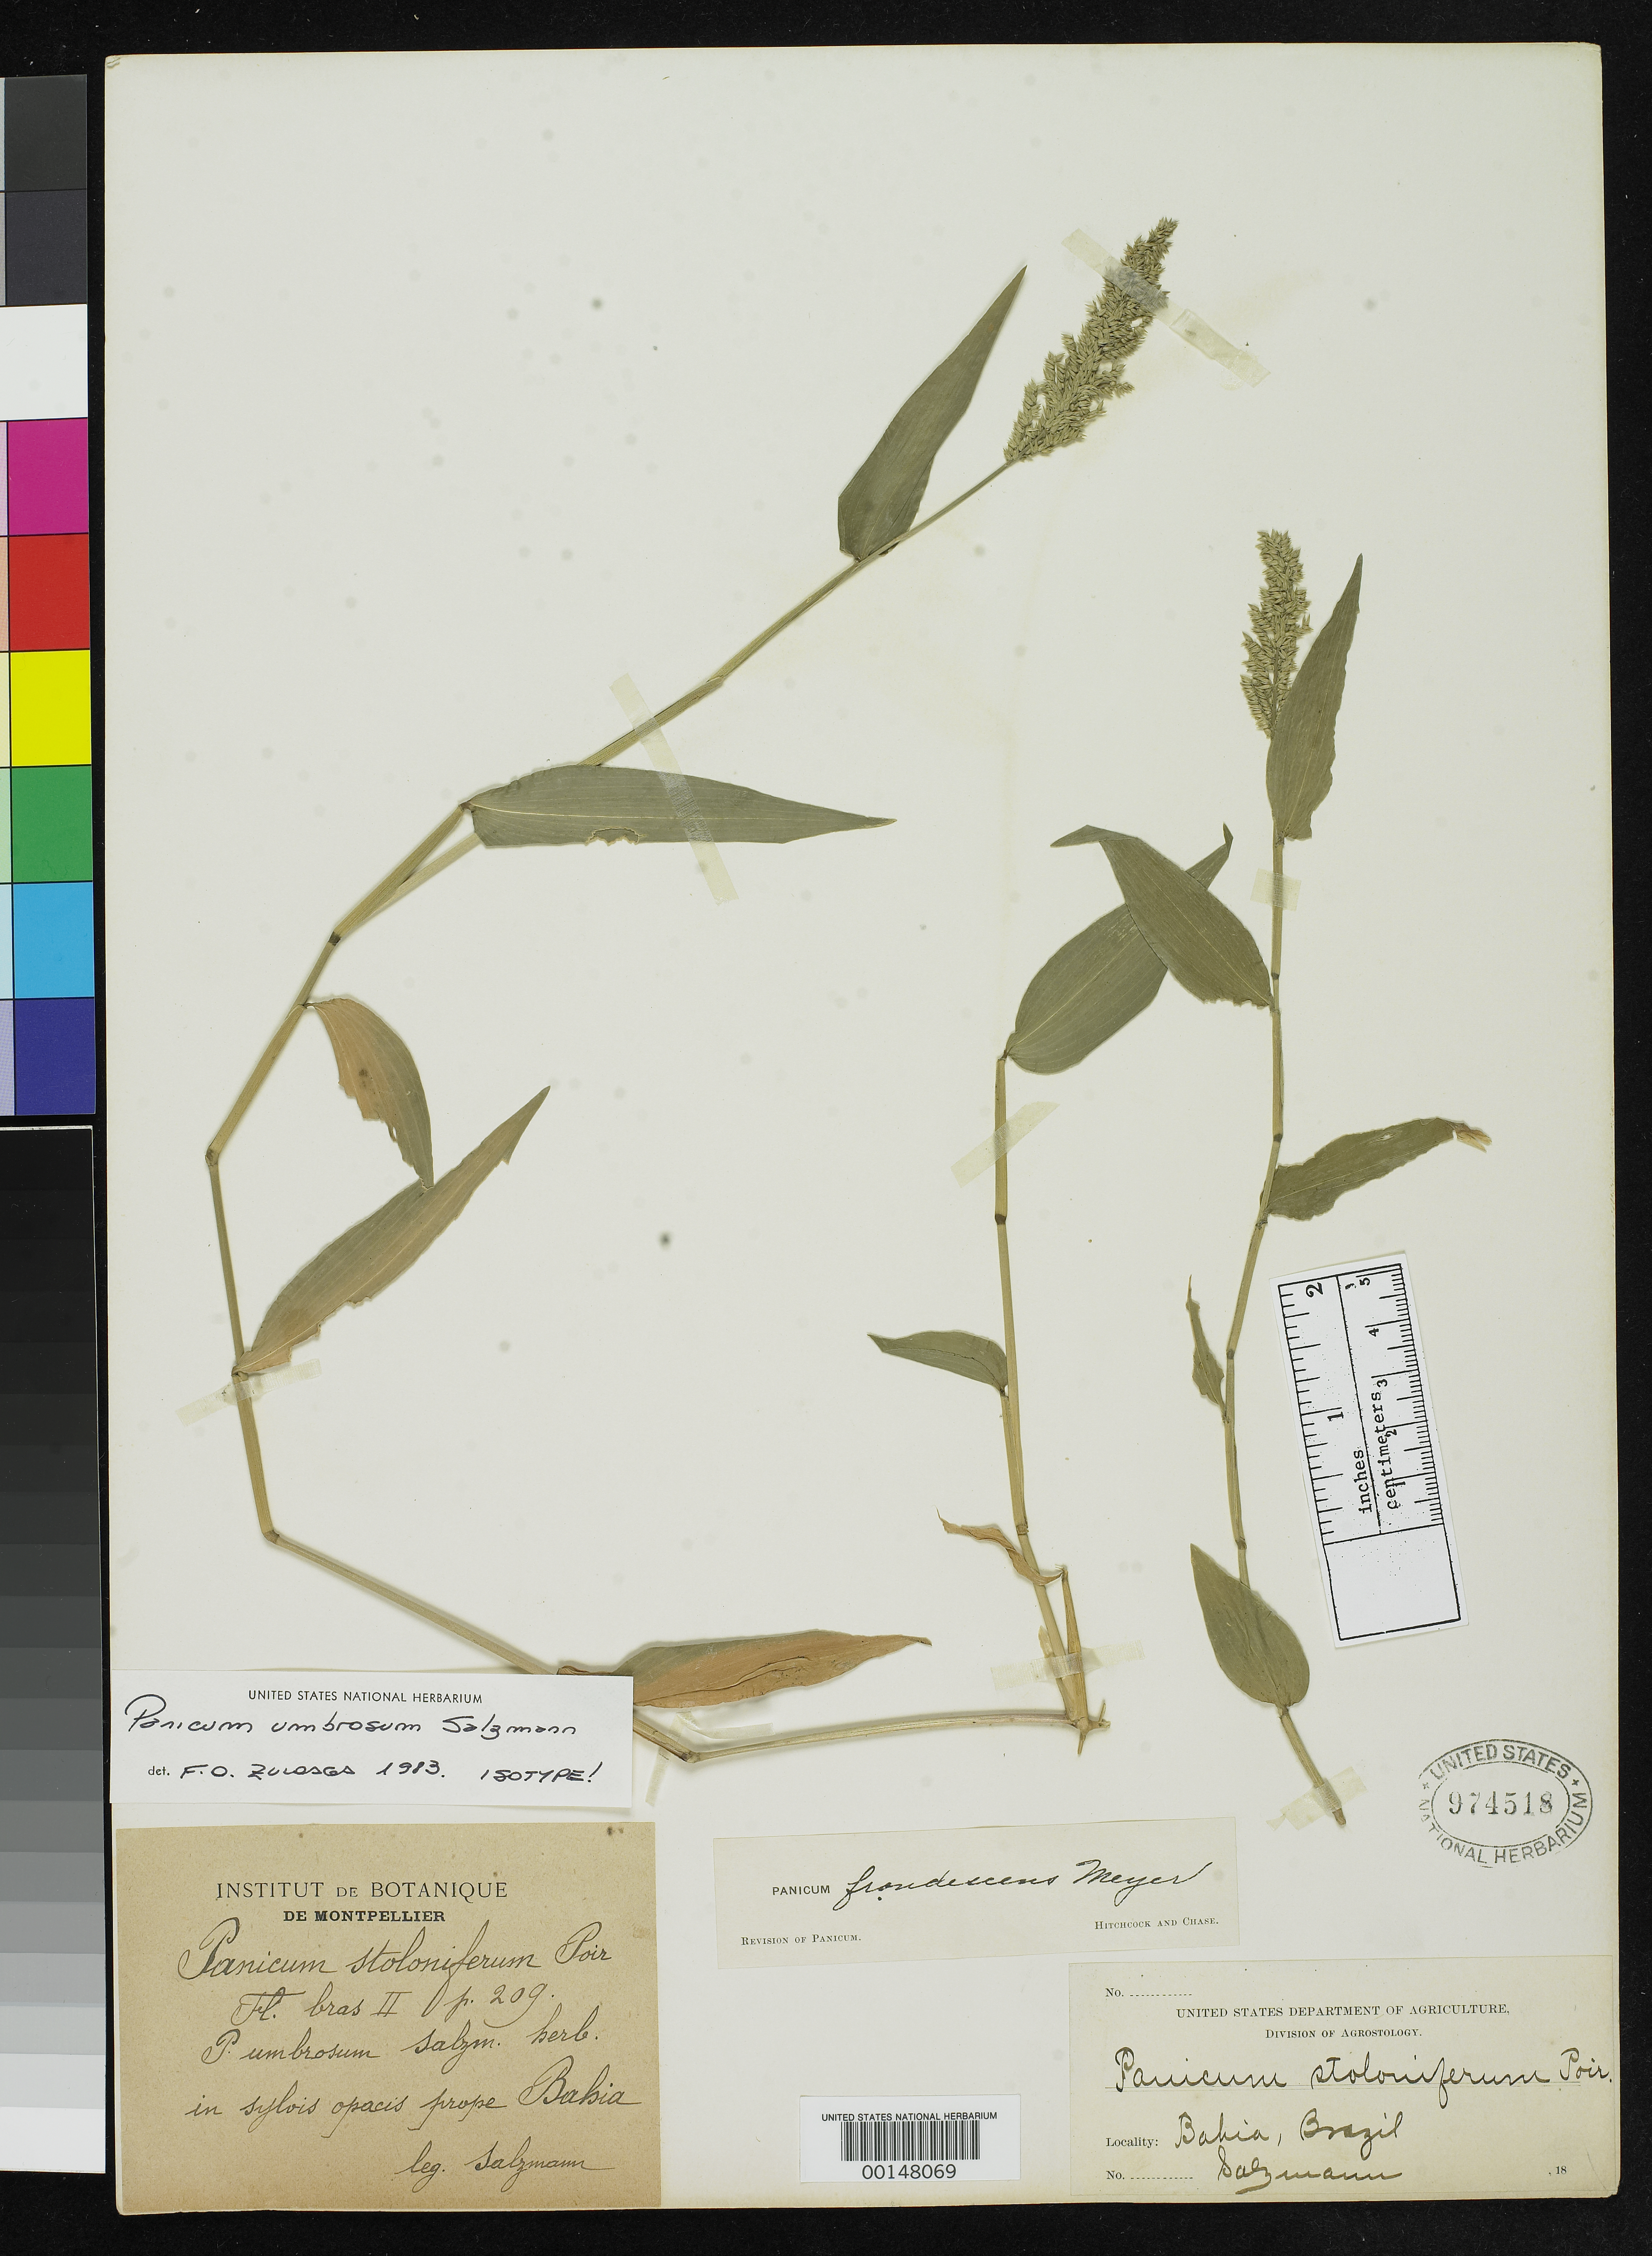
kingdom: Plantae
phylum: Tracheophyta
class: Liliopsida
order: Poales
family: Poaceae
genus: Panicum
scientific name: Panicum umbrosum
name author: Salzm. ex Döll in Mart.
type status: Isotype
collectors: P. Salzmann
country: Brazil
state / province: Bahia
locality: North of Esplanda city on road to Jaquera.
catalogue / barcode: US 974518